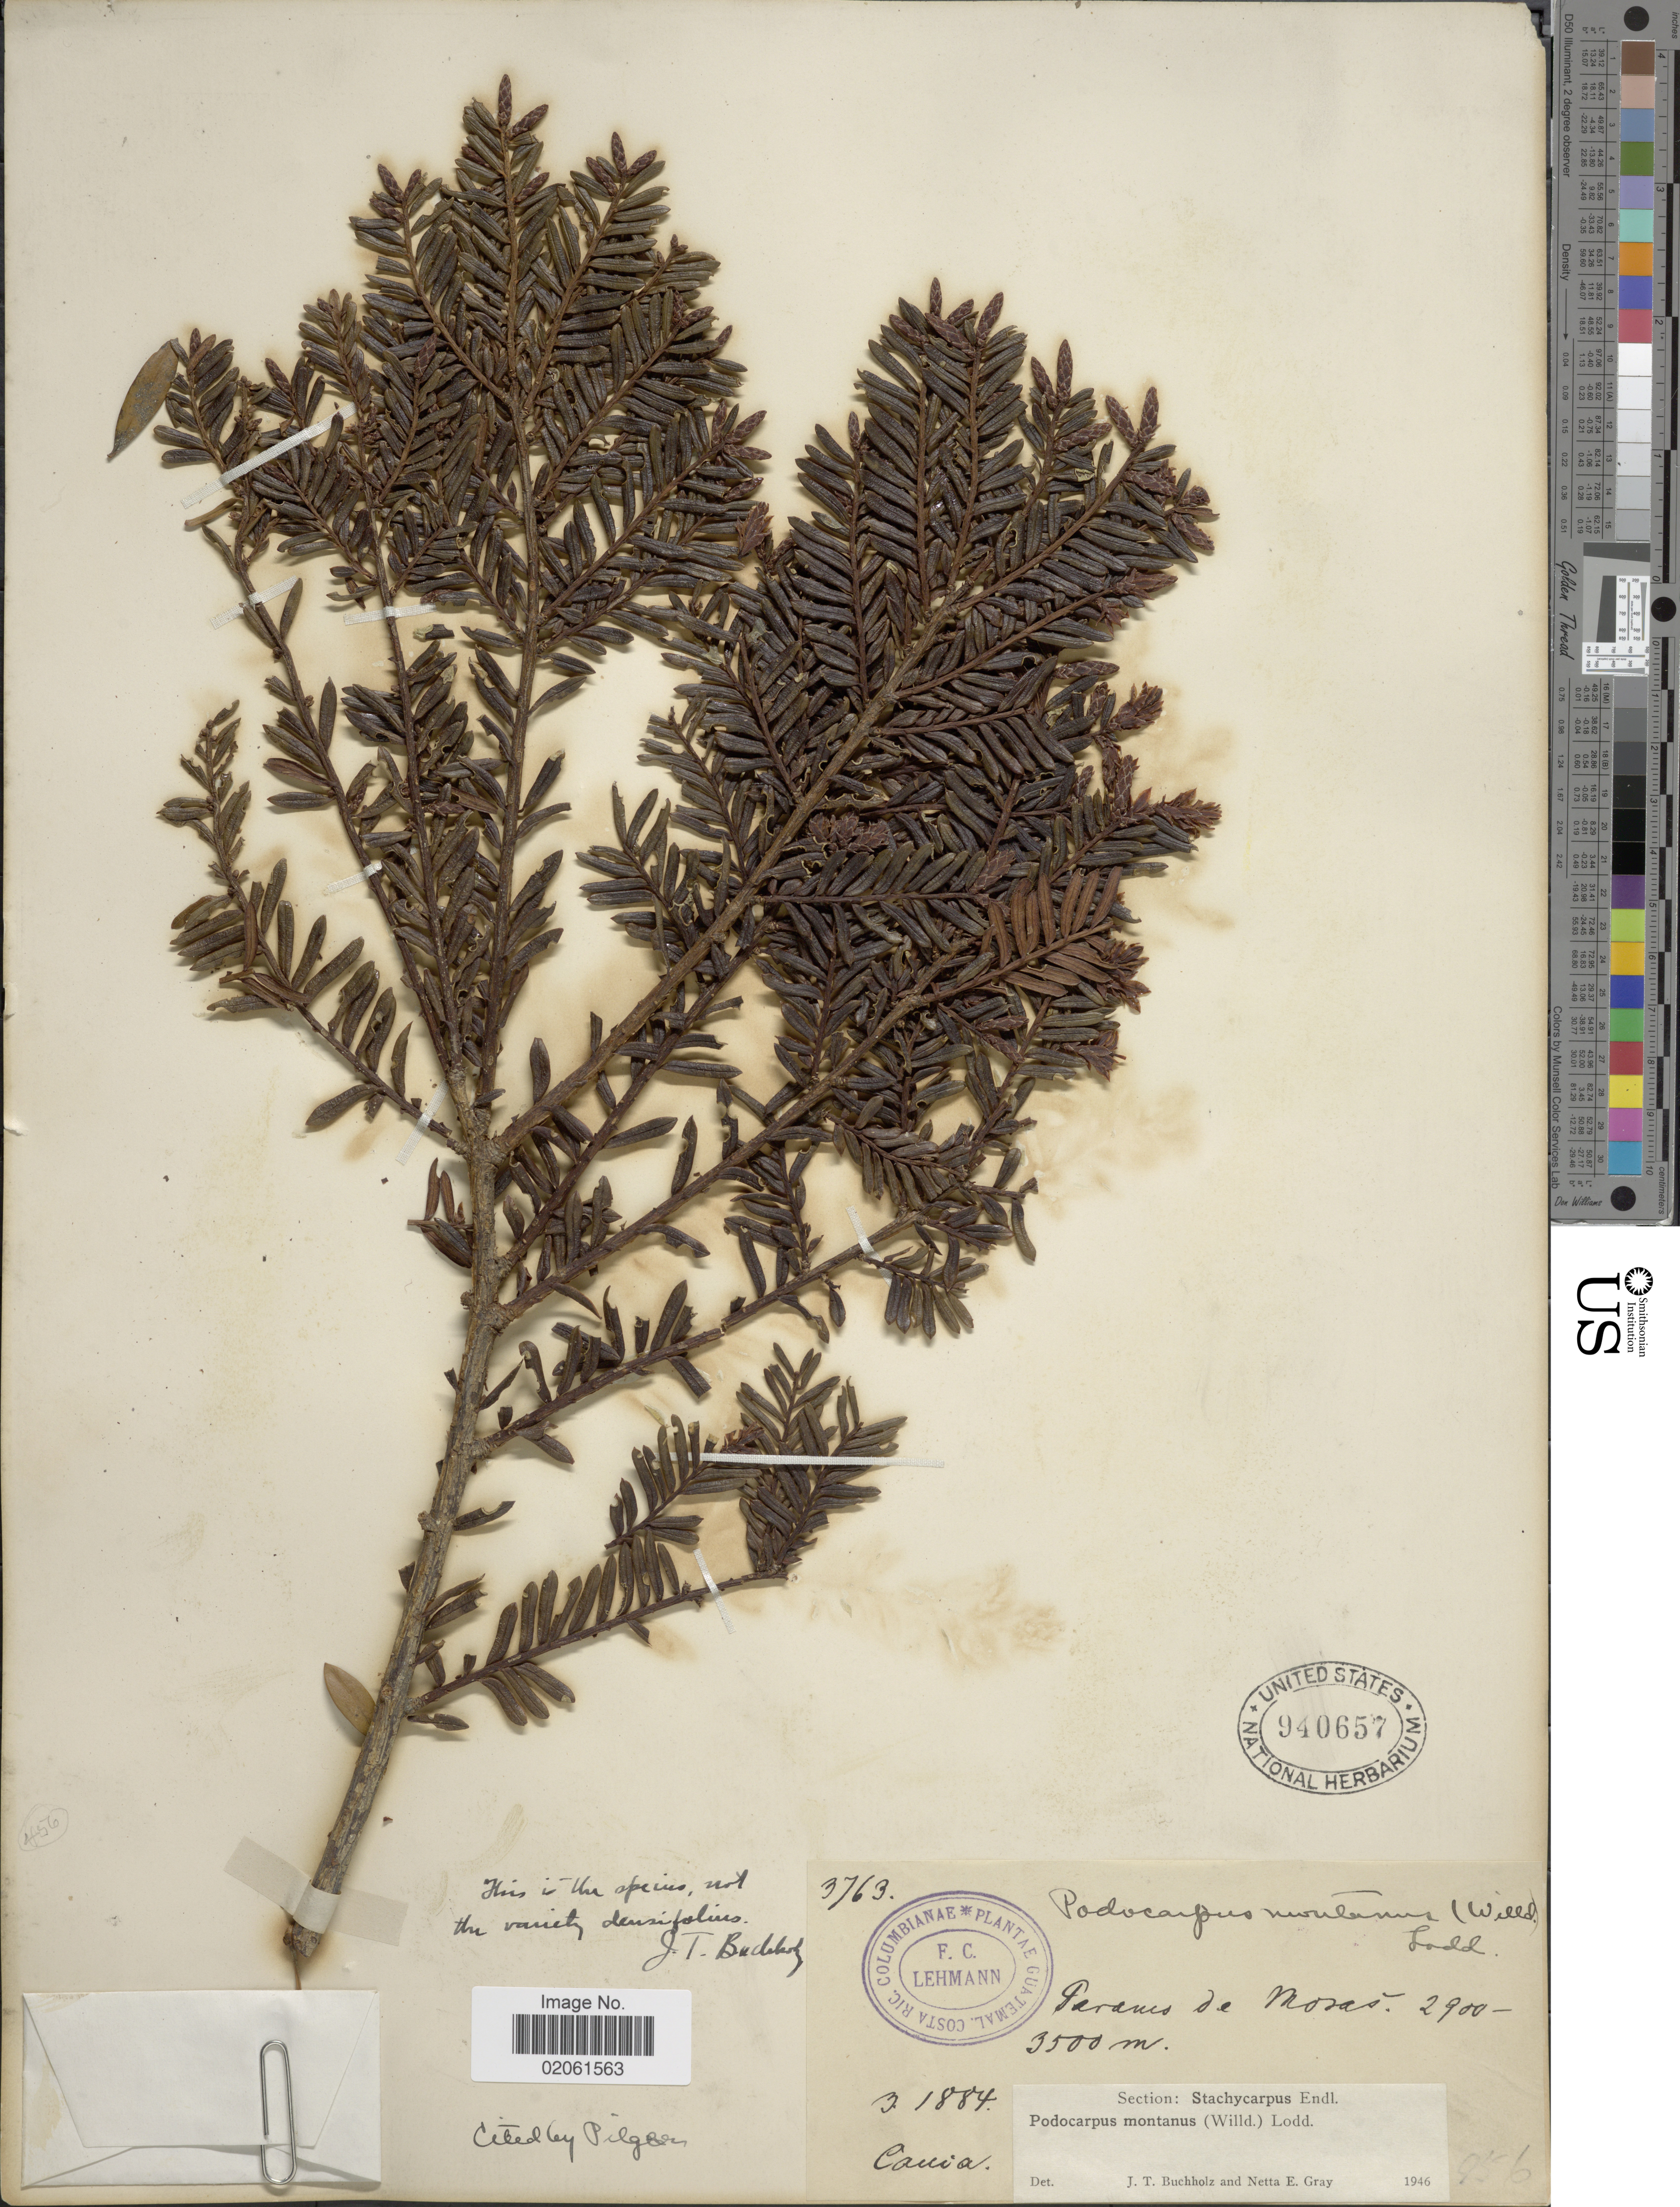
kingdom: Plantae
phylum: Tracheophyta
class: Pinopsida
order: Pinales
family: Podocarpaceae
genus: Podocarpus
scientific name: Podocarpus montanus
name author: (Humb. & Bonpl. ex Willd.) Lodd. ex Endl.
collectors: F. Lehman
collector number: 3763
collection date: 1884-03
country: Colombia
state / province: Cauca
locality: Paramo de Moras.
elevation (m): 2900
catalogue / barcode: US 940657